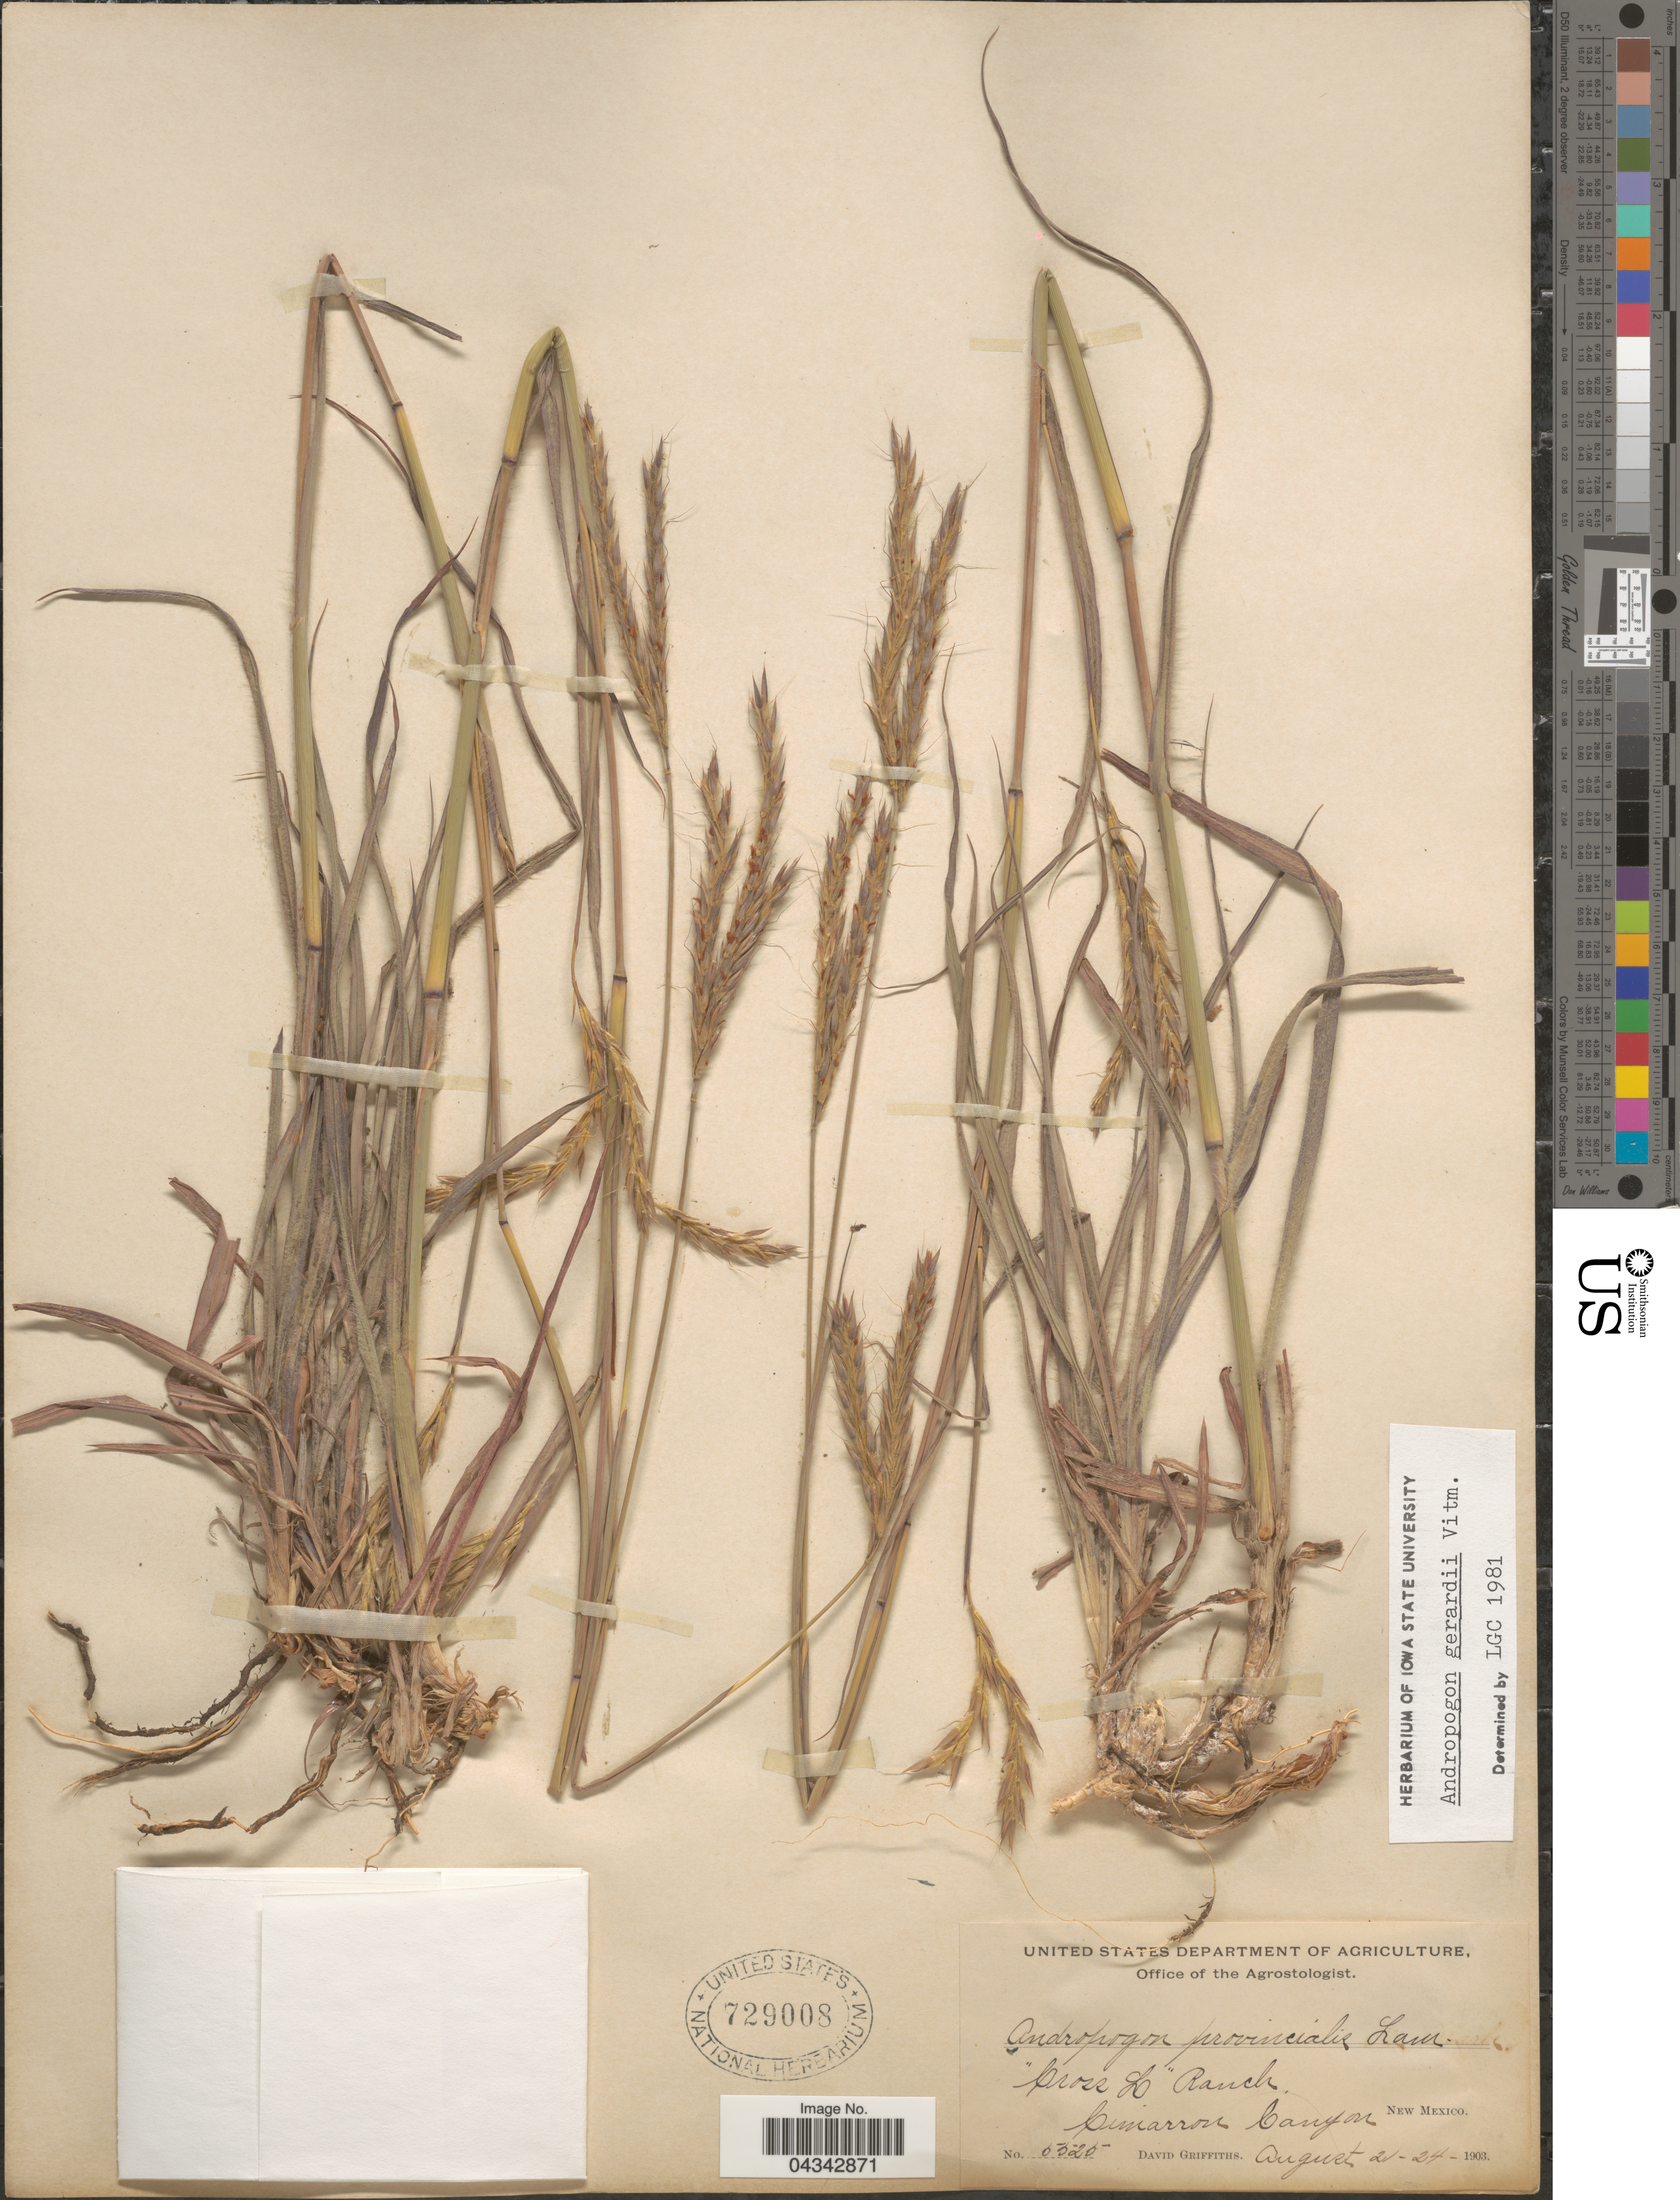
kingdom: Plantae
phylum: Tracheophyta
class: Liliopsida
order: Poales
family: Poaceae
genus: Andropogon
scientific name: Andropogon gerardii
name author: Vitman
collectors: D. Griffiths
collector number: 5525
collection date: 1903-08-21/1903-08-24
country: United States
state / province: New Mexico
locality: Cross L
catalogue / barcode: US 729008